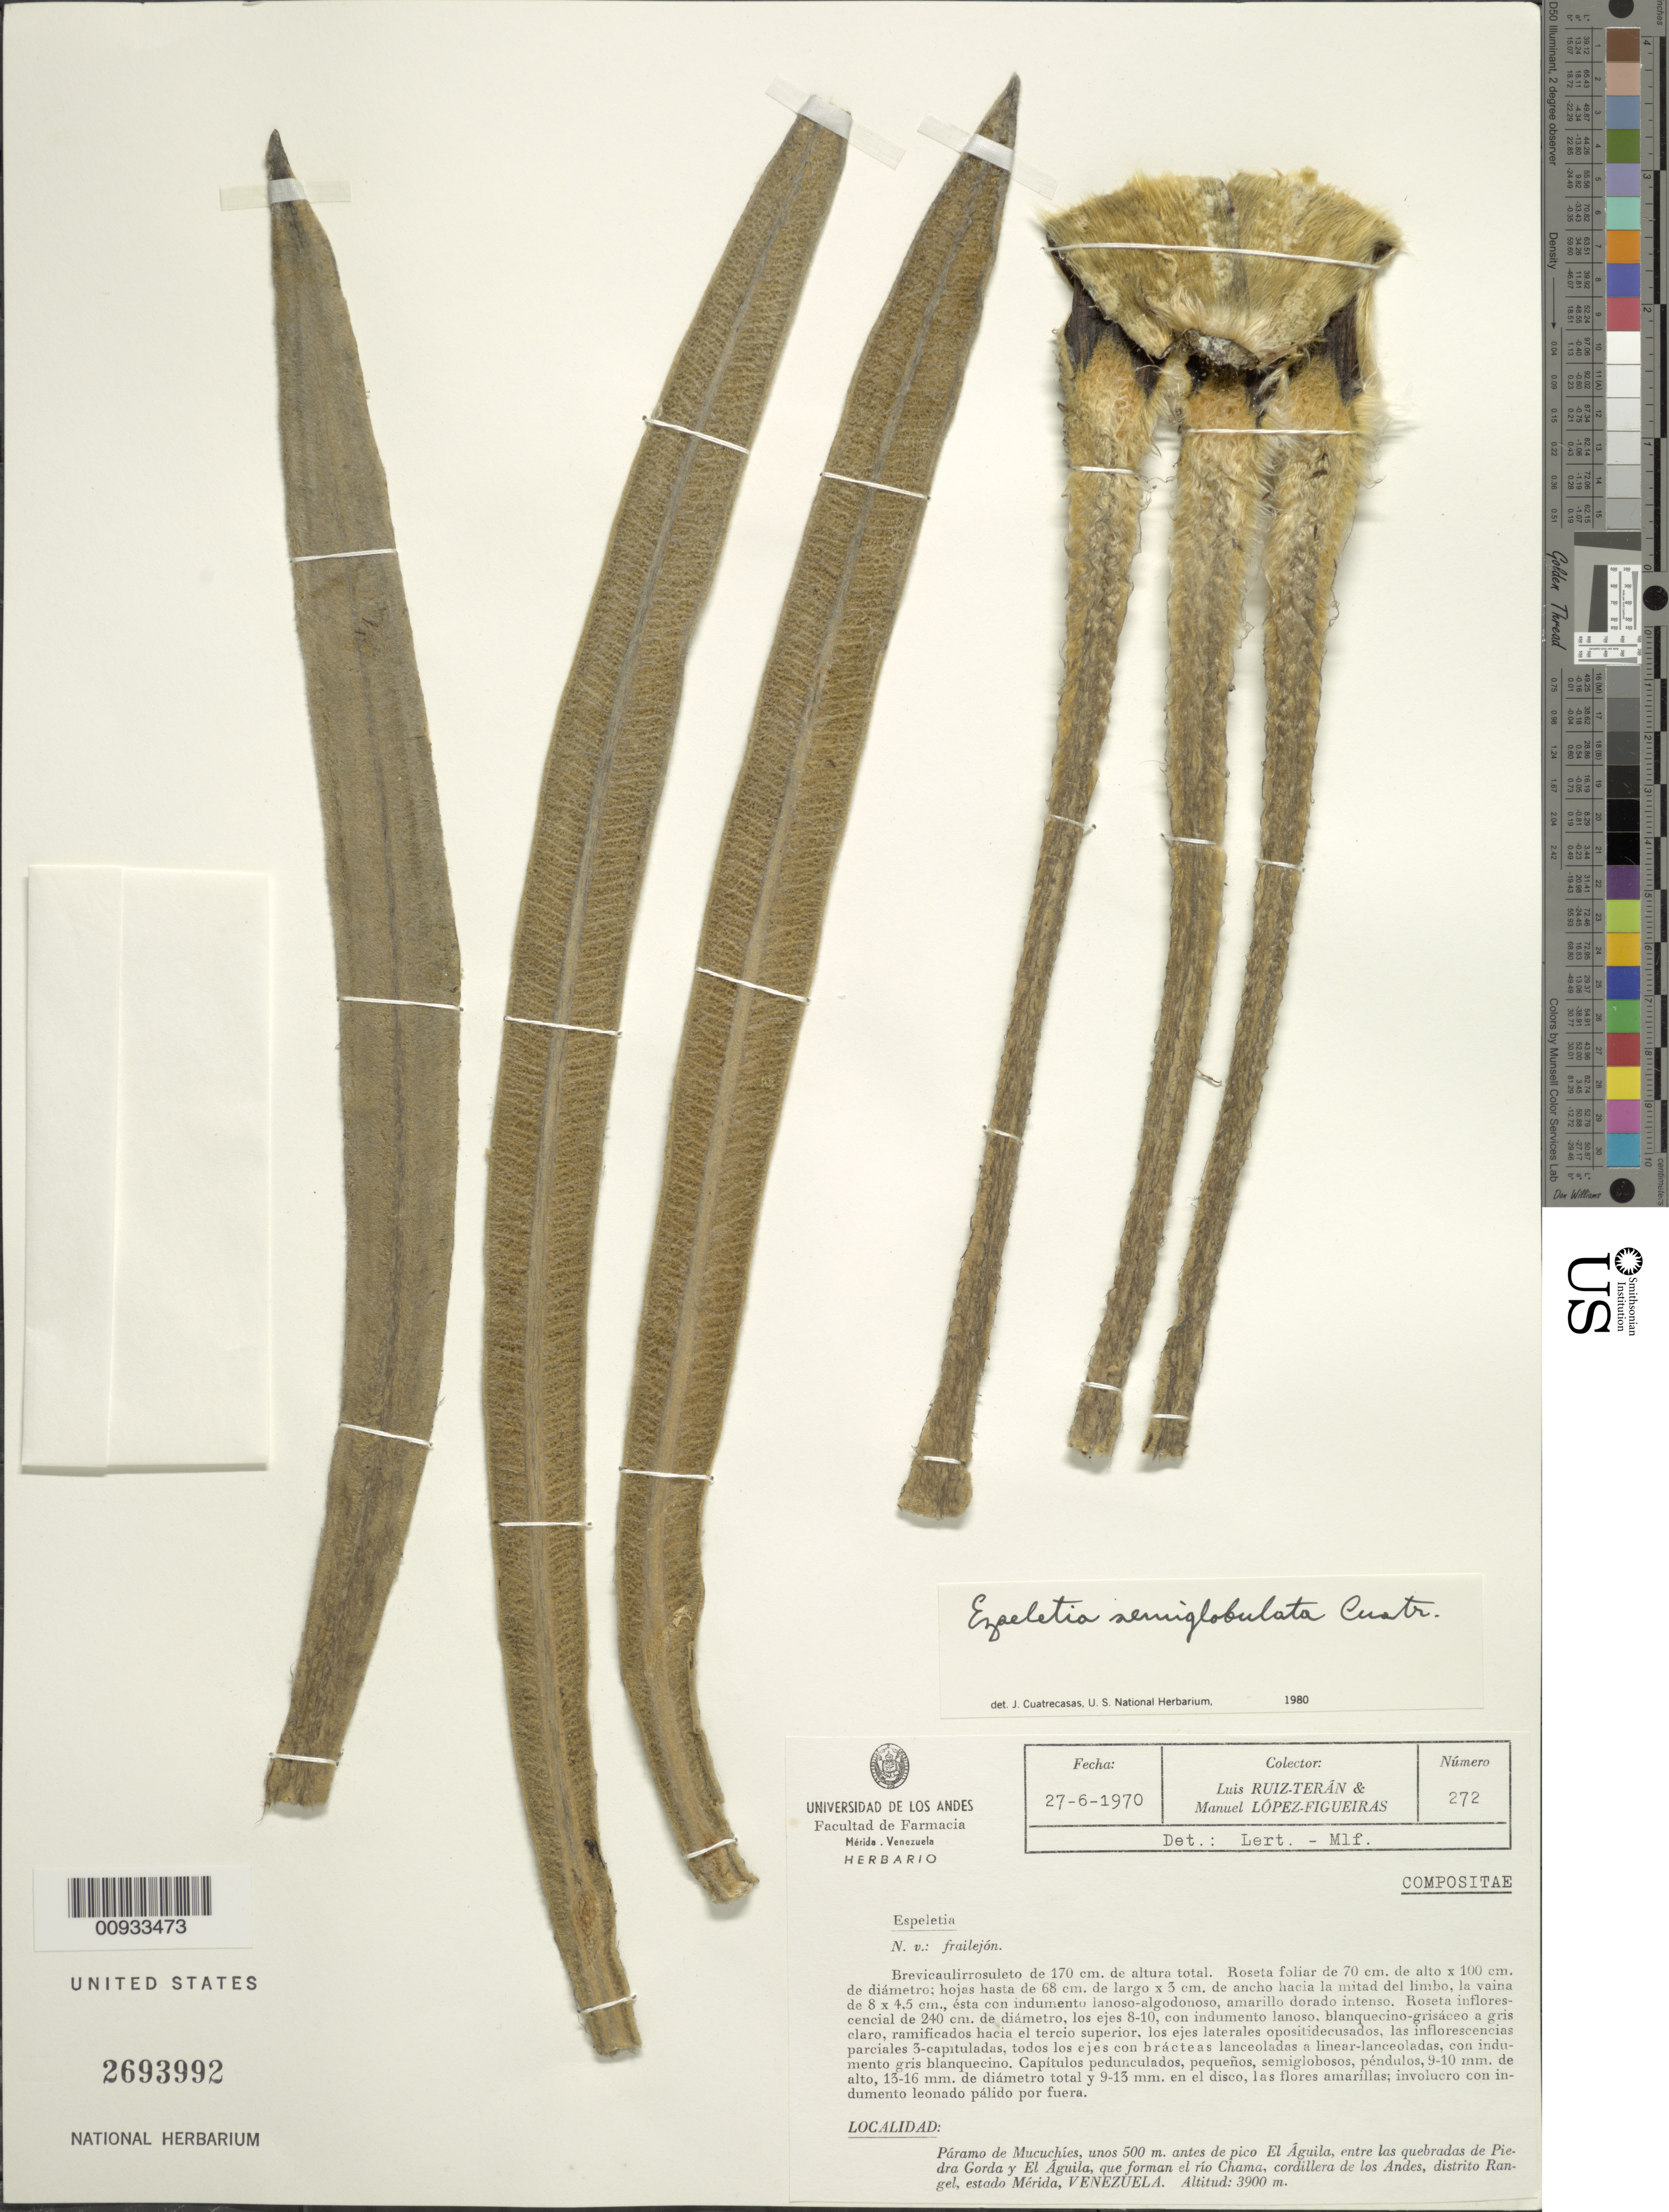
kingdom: Plantae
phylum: Tracheophyta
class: Magnoliopsida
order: Asterales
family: Asteraceae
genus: Espeletia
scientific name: Espeletia semiglobulata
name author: Cuatrec.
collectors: L. E. Ruíz-Terán & M. López Figueiras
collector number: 272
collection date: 1970-06-27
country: Venezuela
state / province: Mérida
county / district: Rangel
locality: Páramo de Mucuchíes. Unos 500 m antes de pico El Águila, entre las quebradas de Piedra Gorda y El Águila, que forman el río Chama, cordillera de los Andes.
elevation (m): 3900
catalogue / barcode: US 2693992